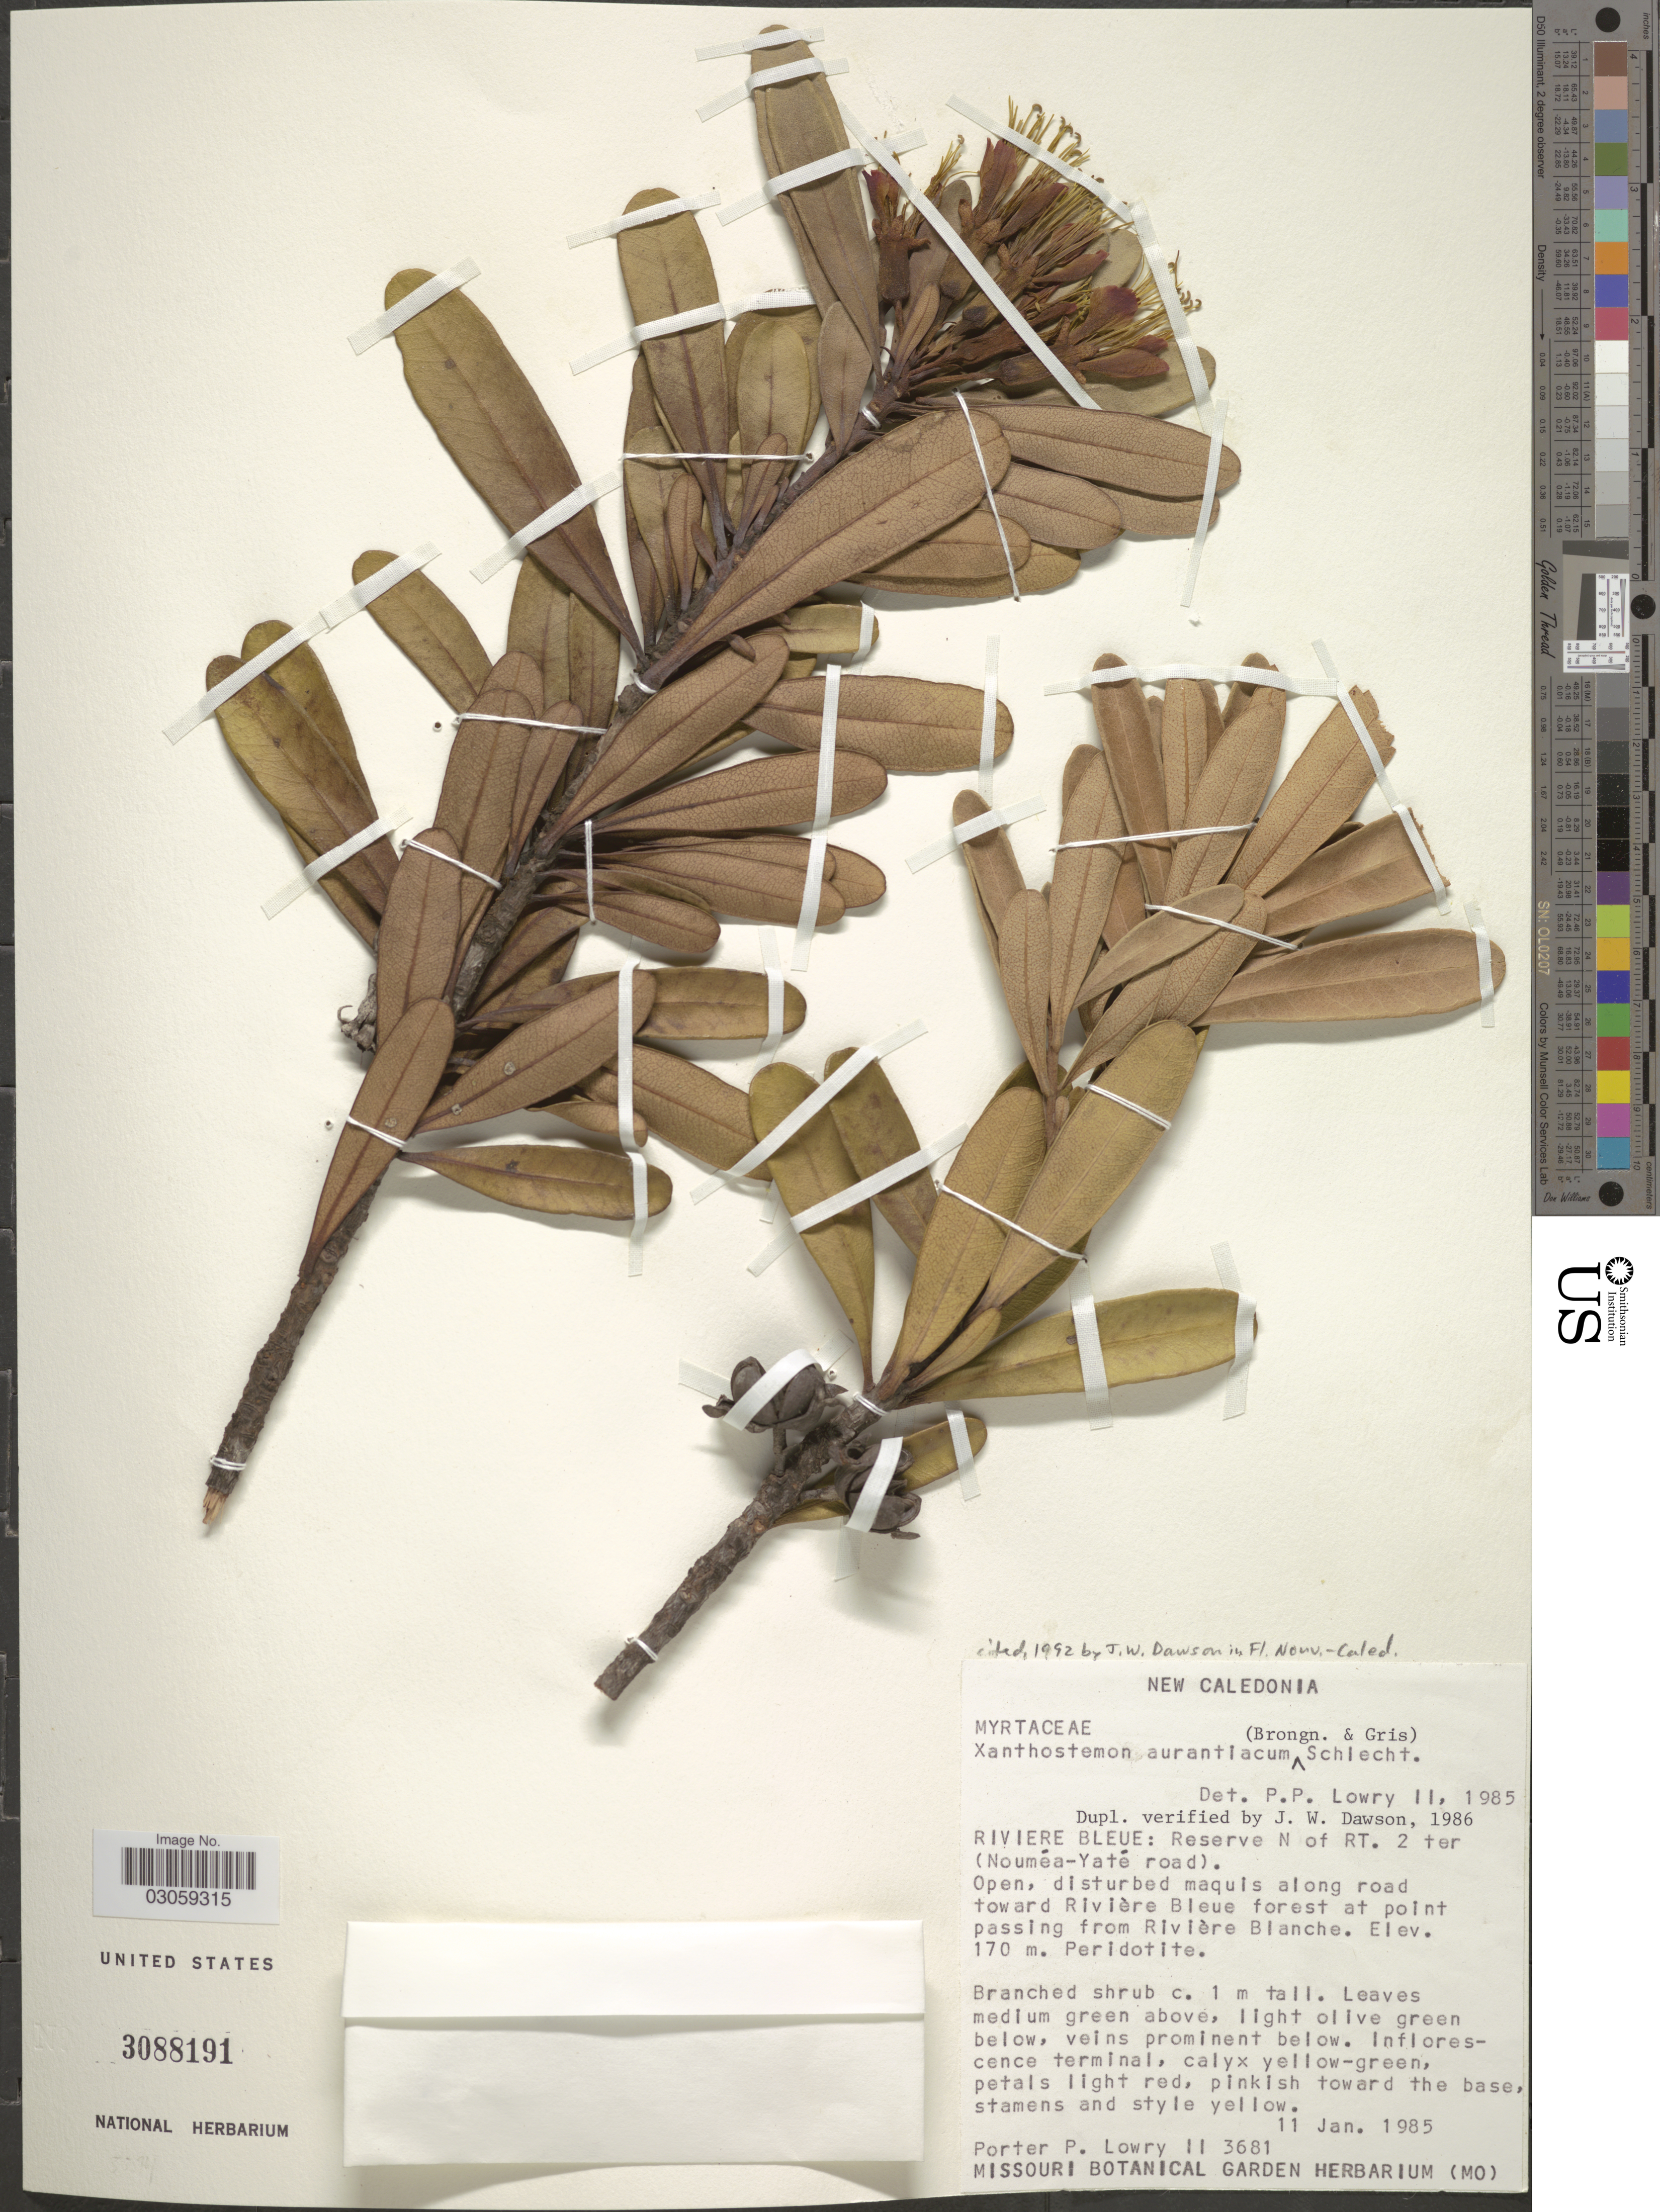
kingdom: Plantae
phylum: Tracheophyta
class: Magnoliopsida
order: Myrtales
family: Myrtaceae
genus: Xanthostemon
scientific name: Xanthostemon aurantiacus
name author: (Brongn. & Gris) Schltr.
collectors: P. P. Lowry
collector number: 3681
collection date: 1985-01-11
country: New Caledonia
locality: Riviere Bleue: Reserve N of RT. 2 ter (Nouméa-Yaté road). Along road toward Rivière Bleue forest at point passing from Rivière Blanche.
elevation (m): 170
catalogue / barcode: US 3088191